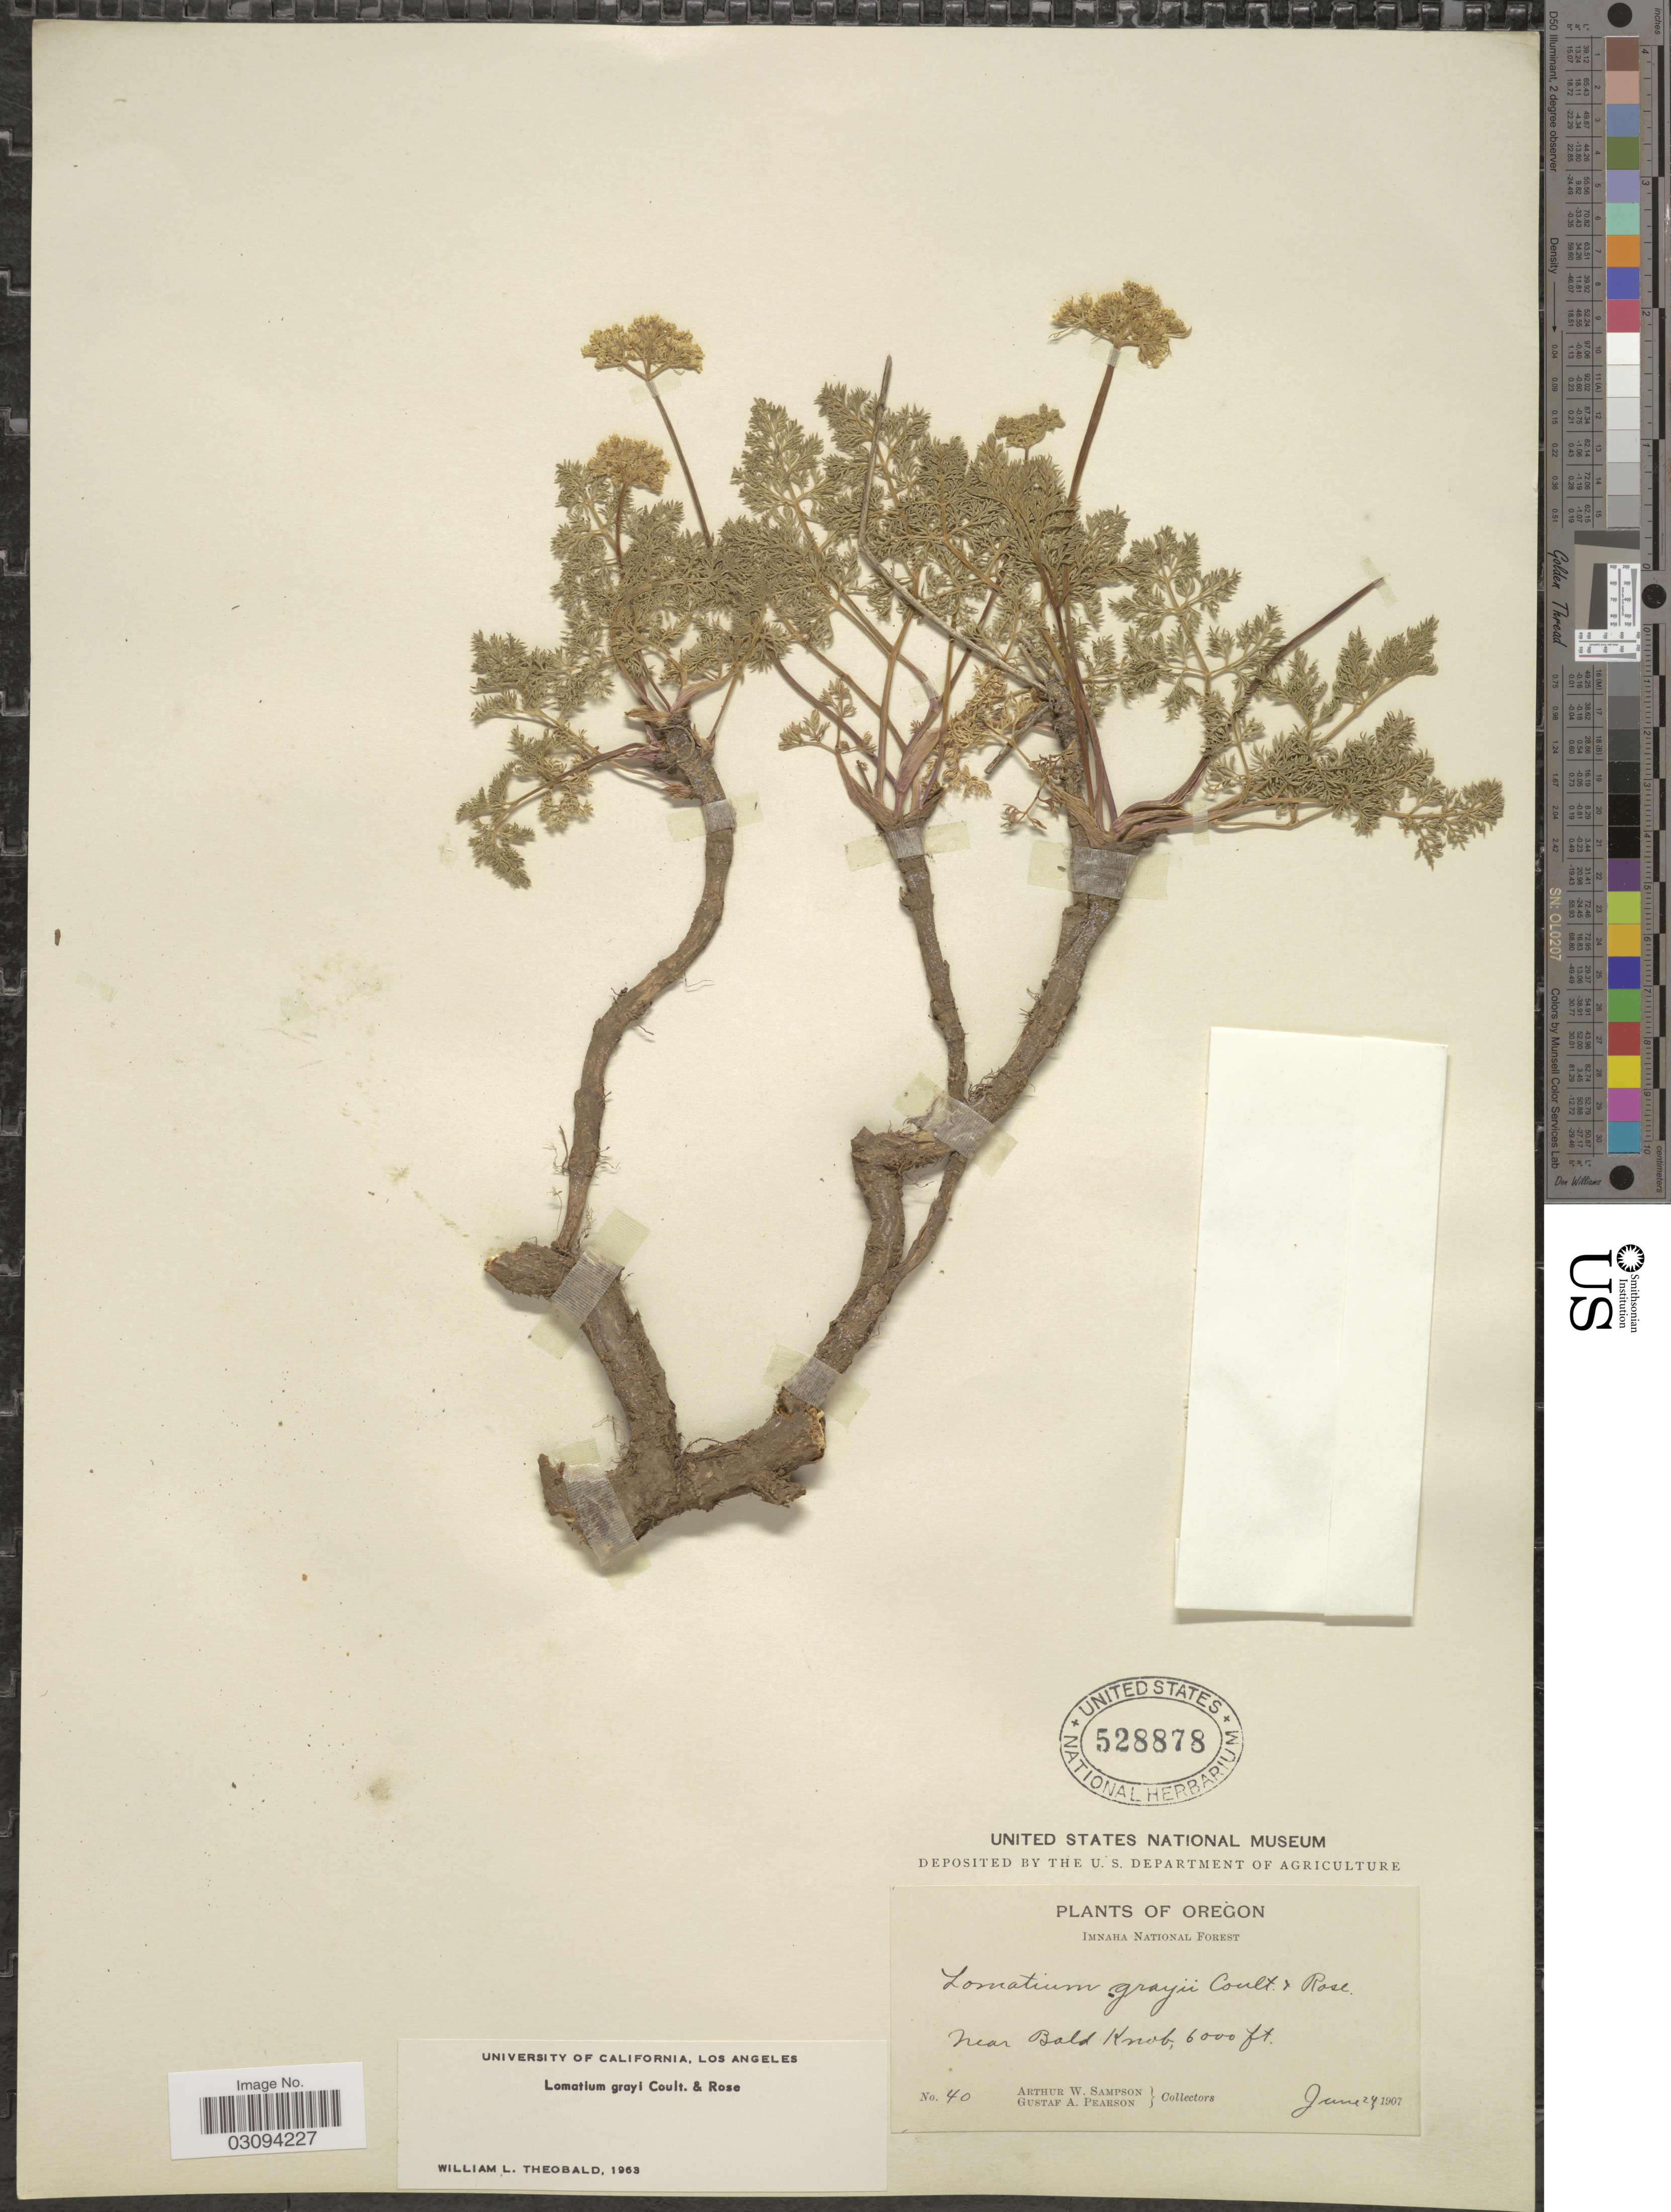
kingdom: Plantae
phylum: Tracheophyta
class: Magnoliopsida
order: Apiales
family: Apiaceae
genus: Lomatium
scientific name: Lomatium grayi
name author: (J.M. Coult. & Rose) J.M. Coult. & Rose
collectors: A. Sampson & G. Pearson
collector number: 40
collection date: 1907-06-24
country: United States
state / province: Oregon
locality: Imnaha National Forest. Near Bald Knob.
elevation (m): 1829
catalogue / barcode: US 528878